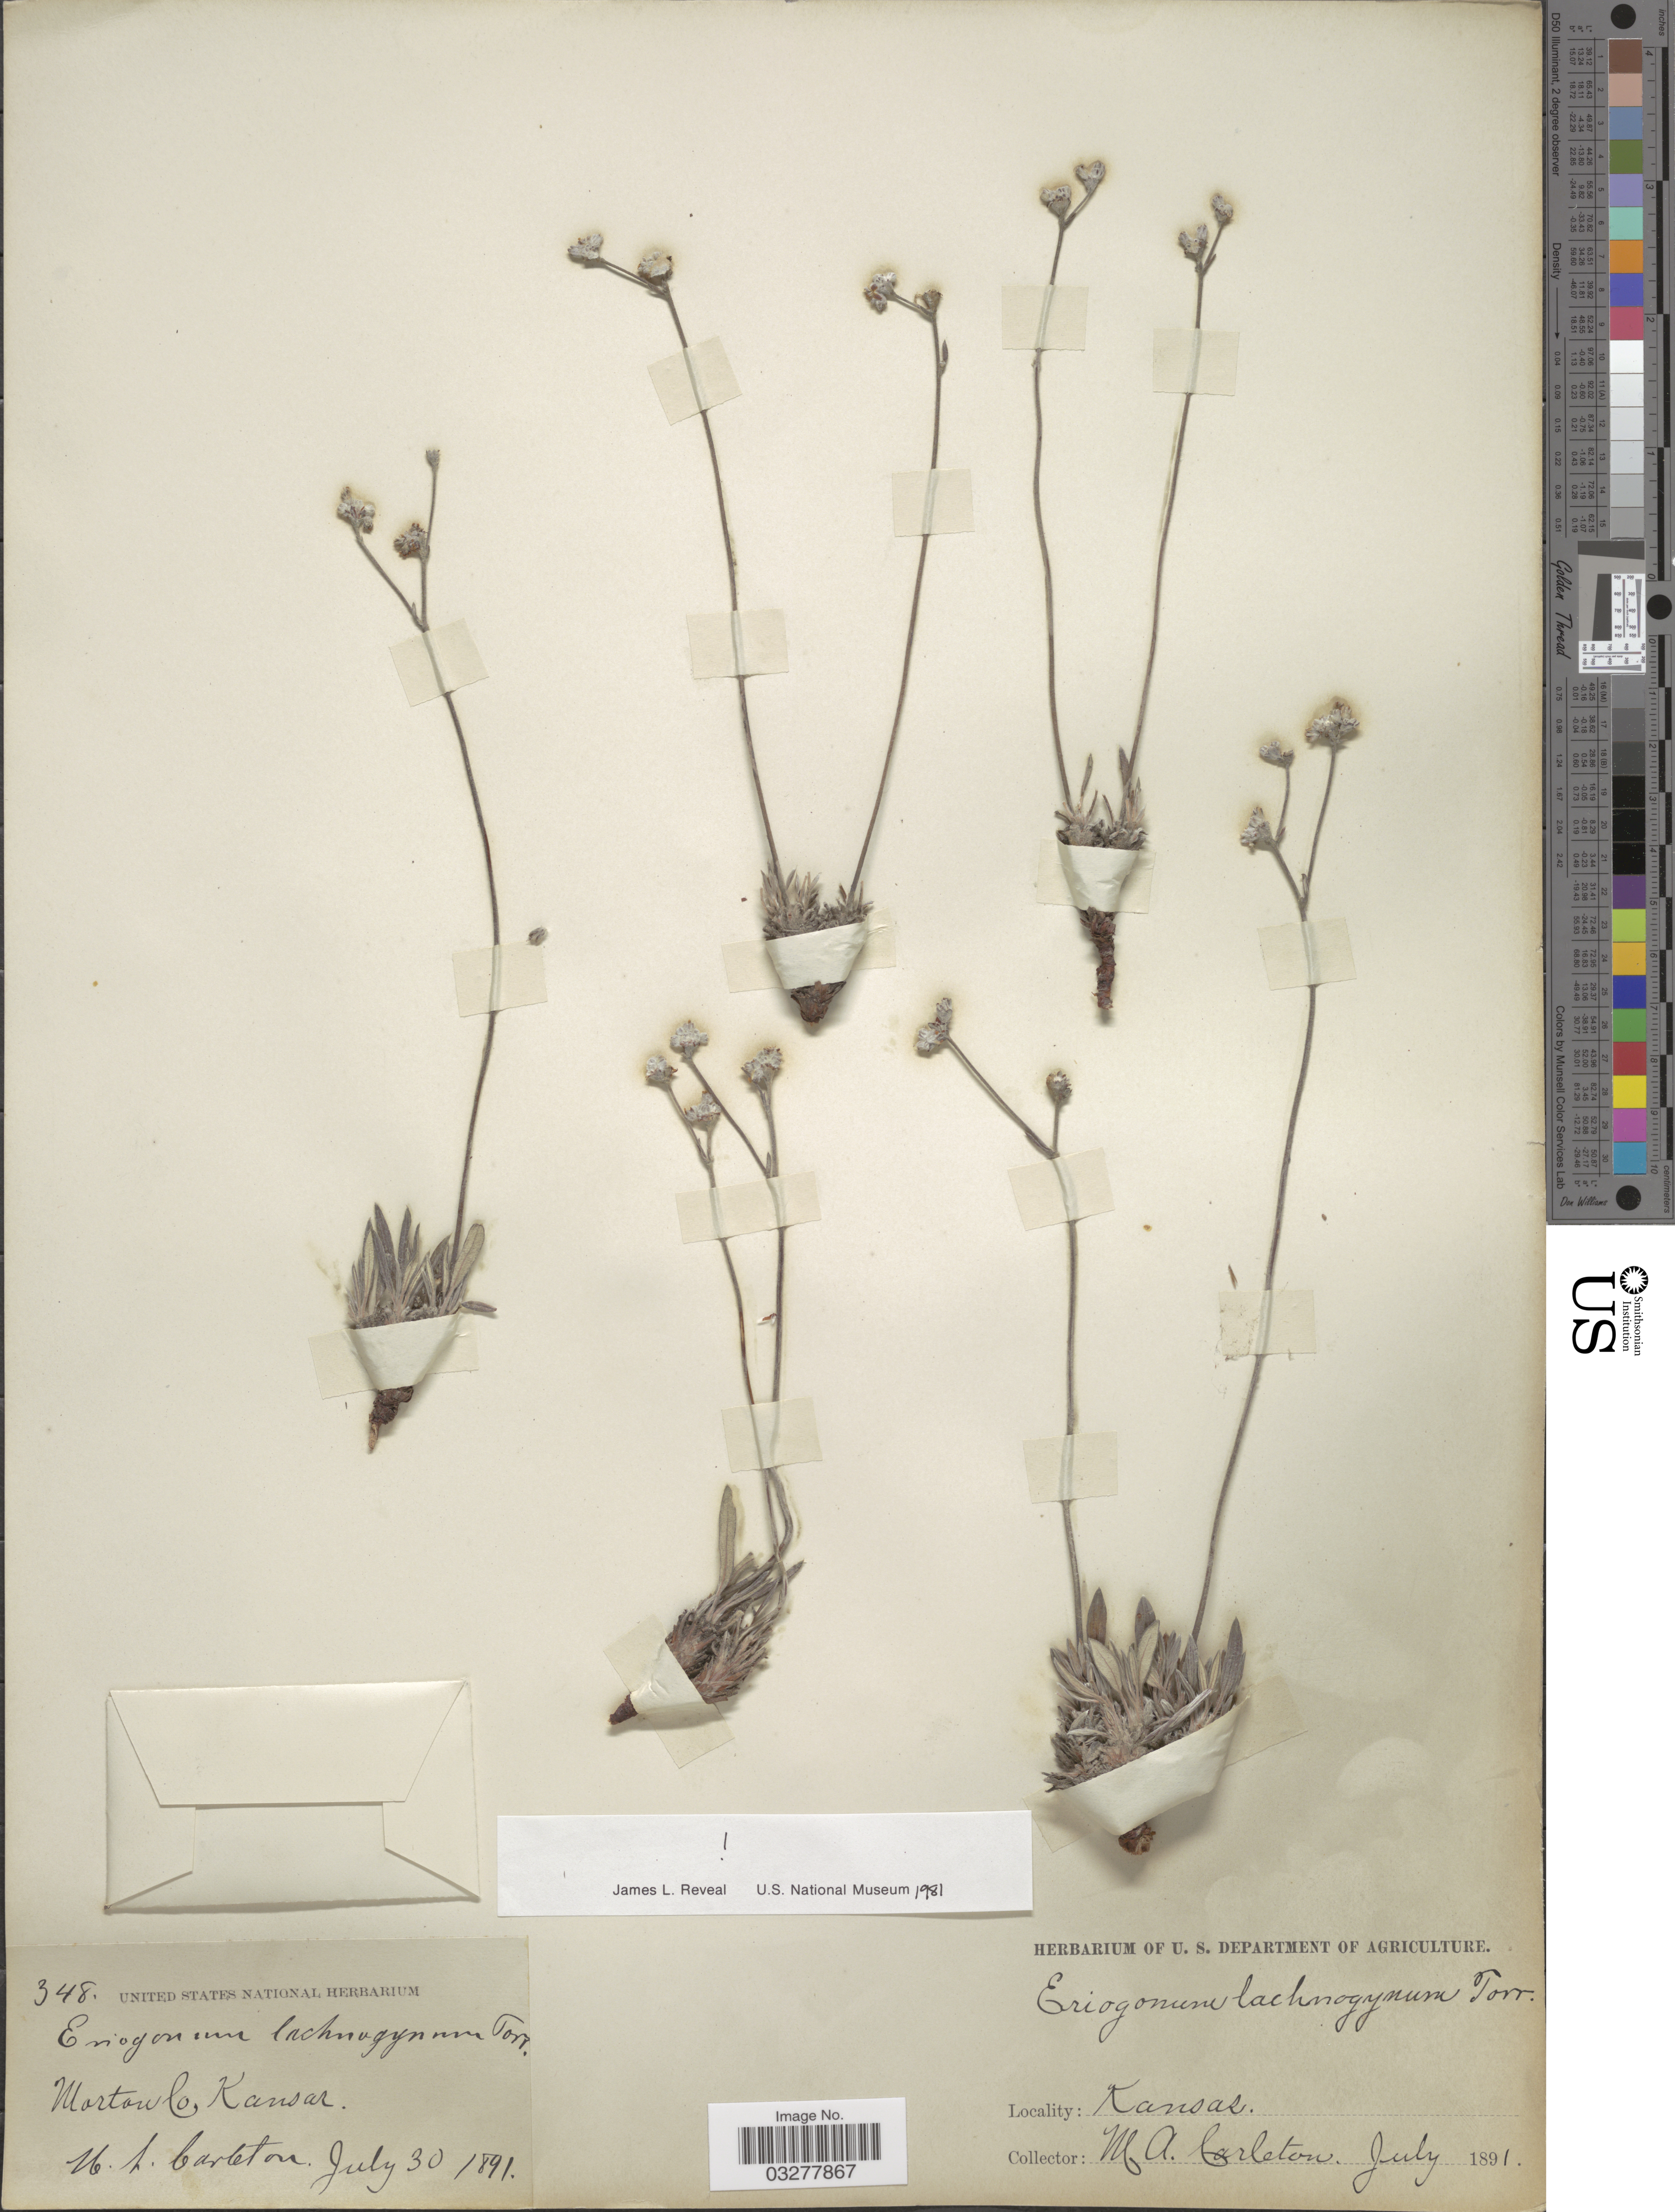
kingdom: Plantae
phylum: Tracheophyta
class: Magnoliopsida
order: Caryophyllales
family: Polygonaceae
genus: Eriogonum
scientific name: Eriogonum lachnogynum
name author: Torr. ex Benth.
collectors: M. A. Carleton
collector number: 348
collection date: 1891-07-30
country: United States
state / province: Kansas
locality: Morton Co.